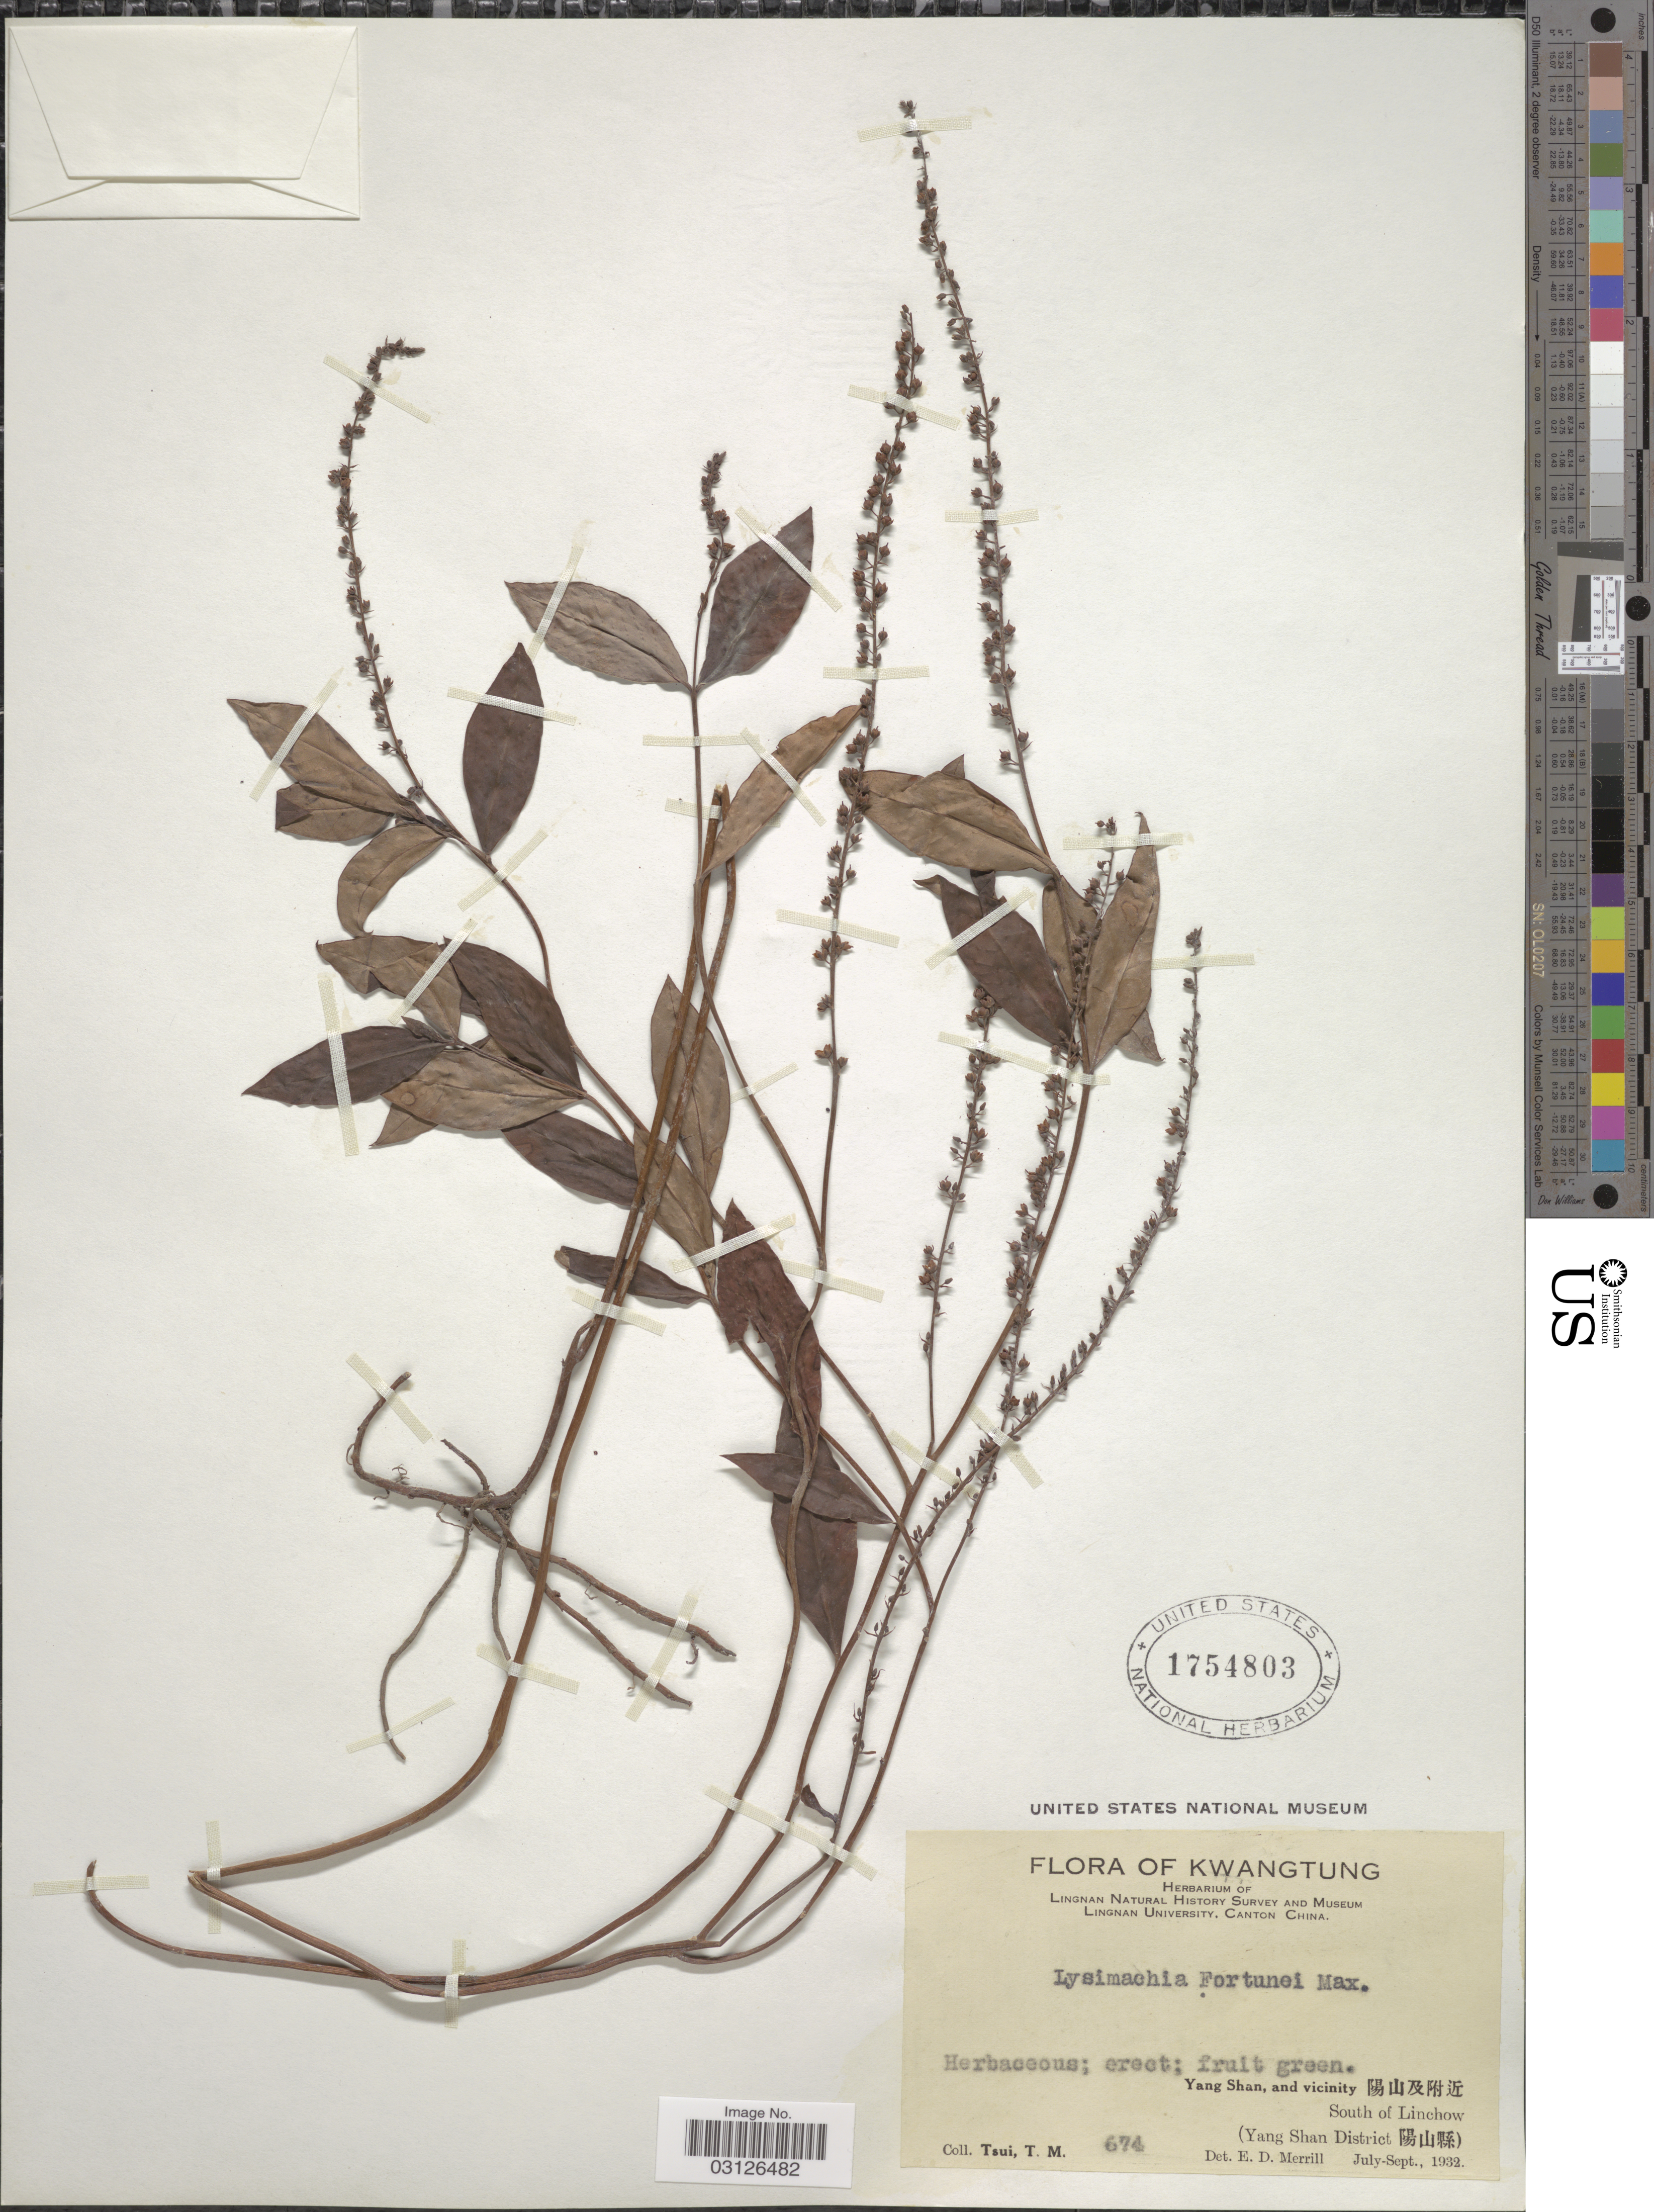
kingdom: Plantae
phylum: Tracheophyta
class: Magnoliopsida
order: Ericales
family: Primulaceae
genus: Lysimachia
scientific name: Lysimachia fortunei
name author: Maxim.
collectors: T. Tsui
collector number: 674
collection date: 1932-07/1932-09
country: China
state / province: Guangdong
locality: Kwangtung. Yang Shan, and vicinity South of Linchow (Yang Shan District).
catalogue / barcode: US 1754803